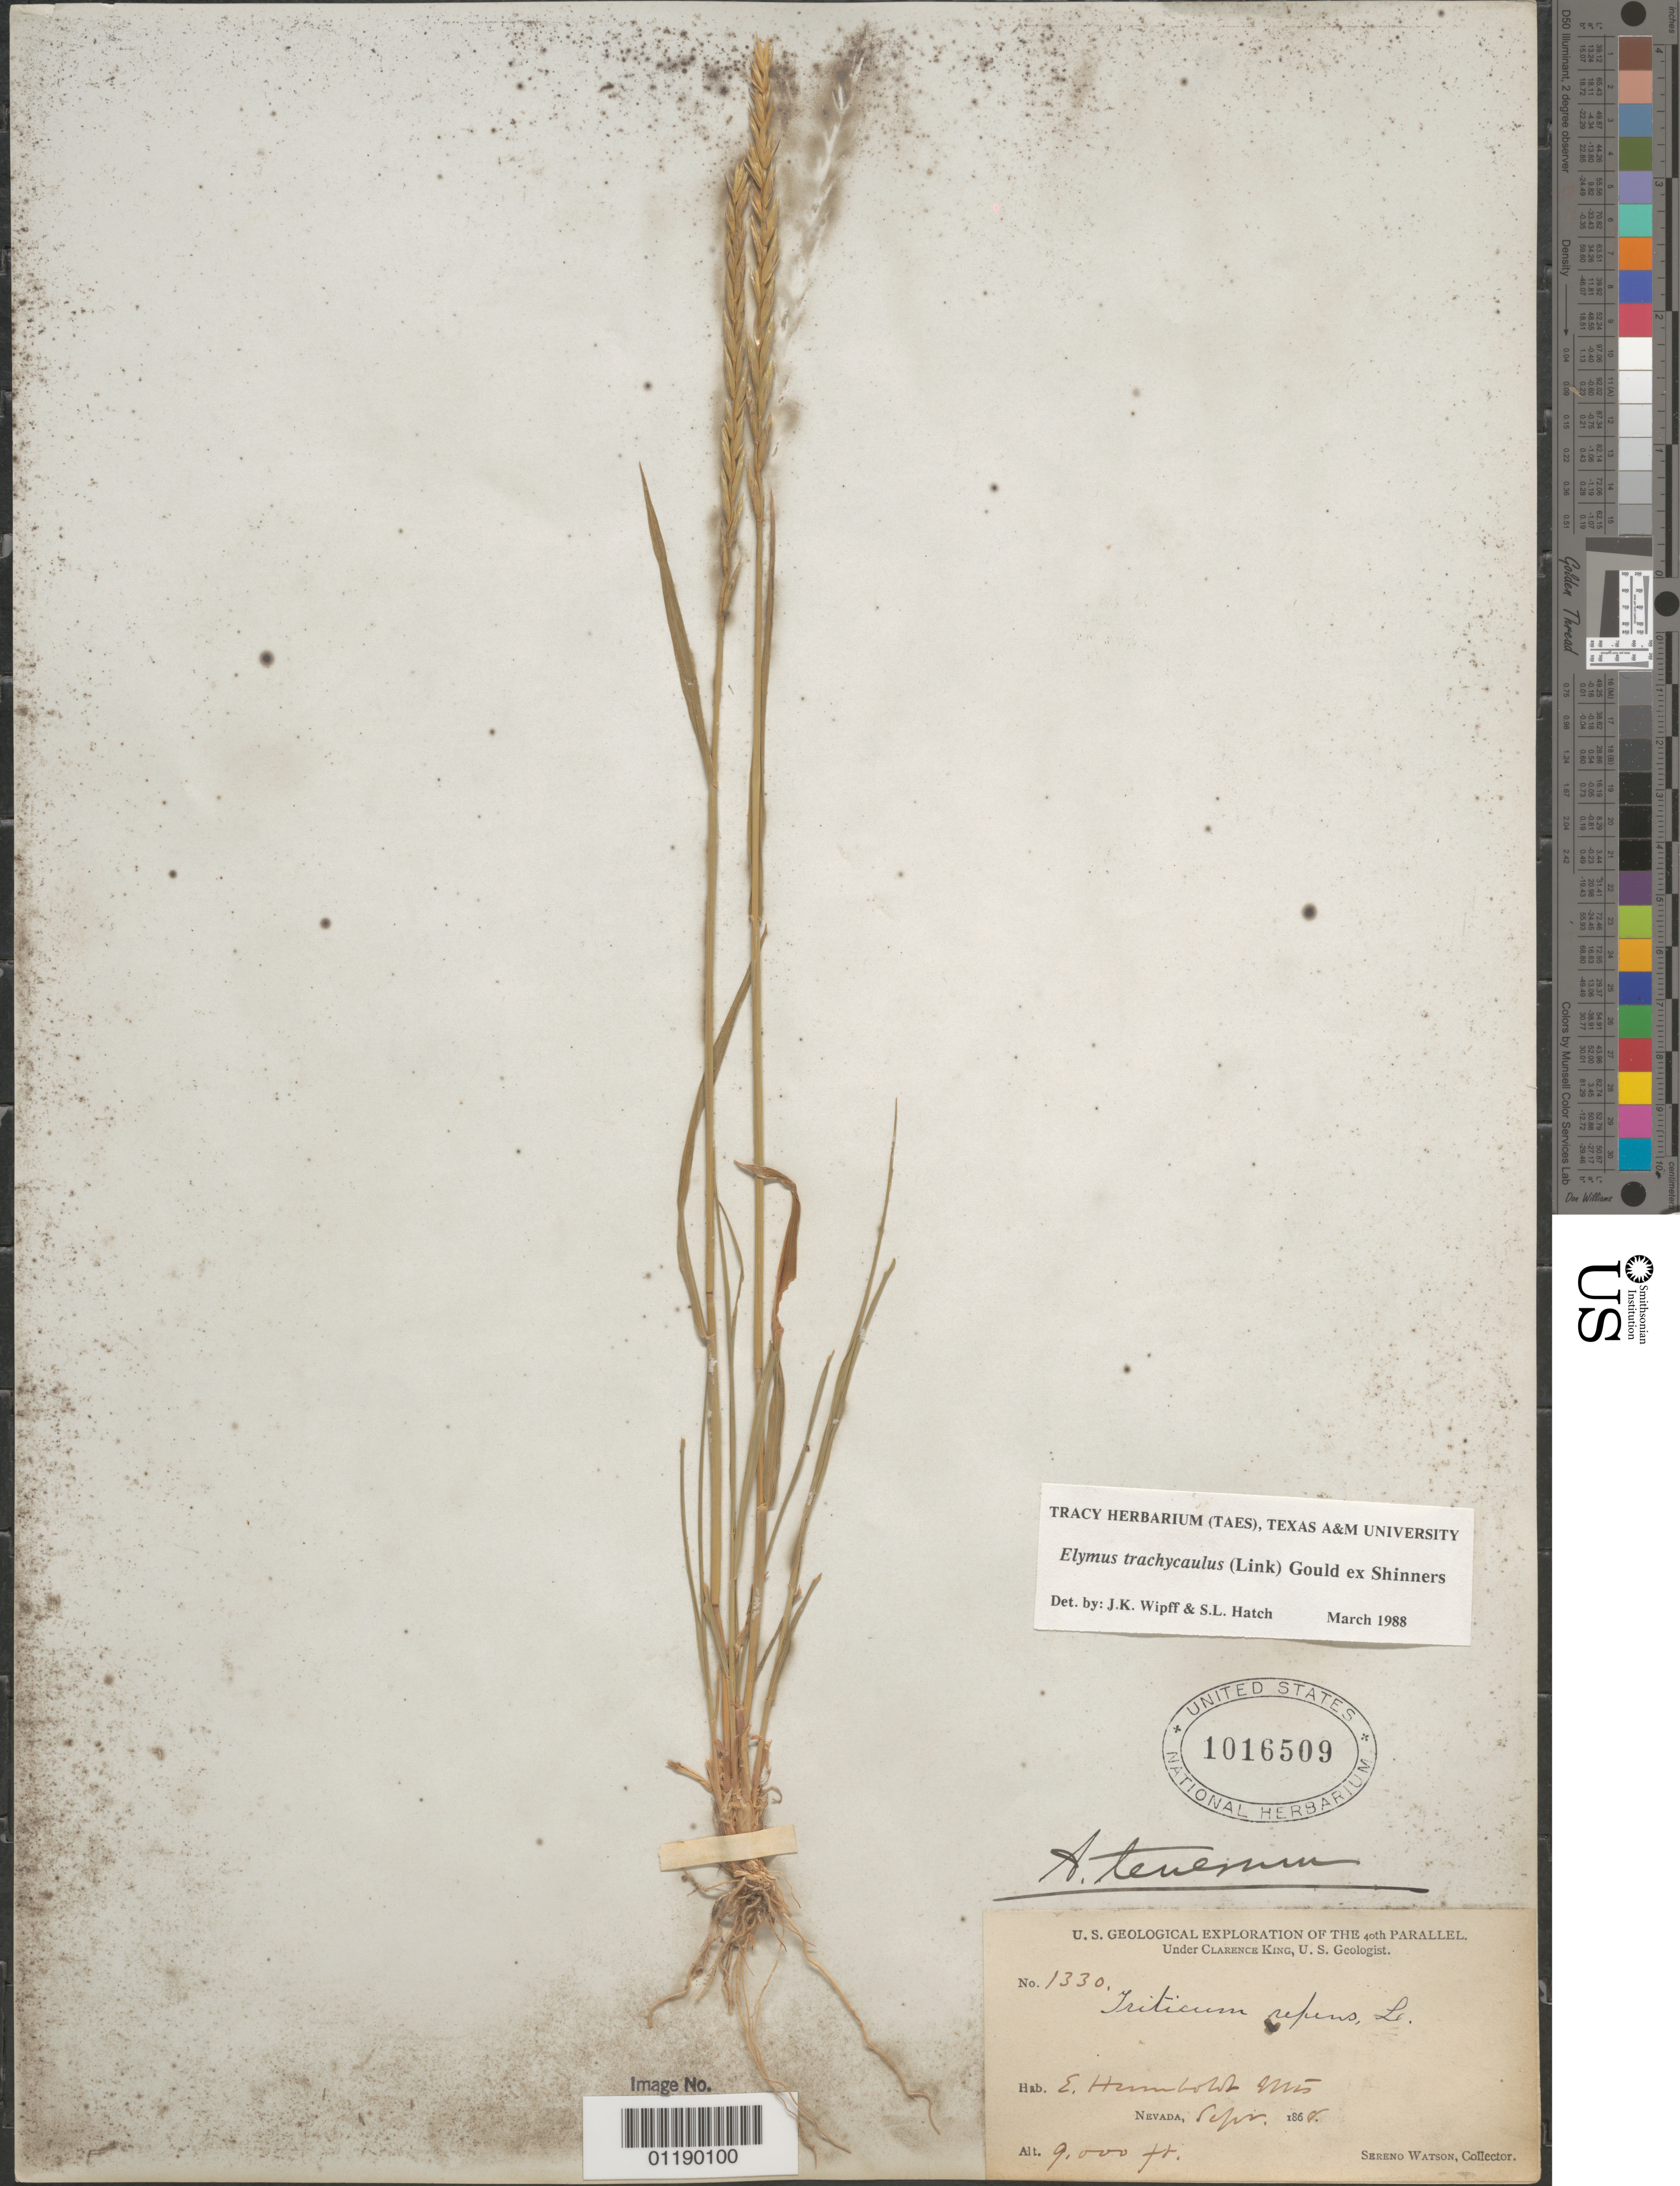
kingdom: Plantae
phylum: Tracheophyta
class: Liliopsida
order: Poales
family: Poaceae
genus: Elymus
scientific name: Elymus trachycaulus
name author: (Link) Gould ex Shinners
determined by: Wipff, J. K.; Hatch, S. L.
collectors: S. Watson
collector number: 1330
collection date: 1868-09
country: United States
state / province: Nevada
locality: E. Humboldt Mts.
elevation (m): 2743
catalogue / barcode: US 1016509